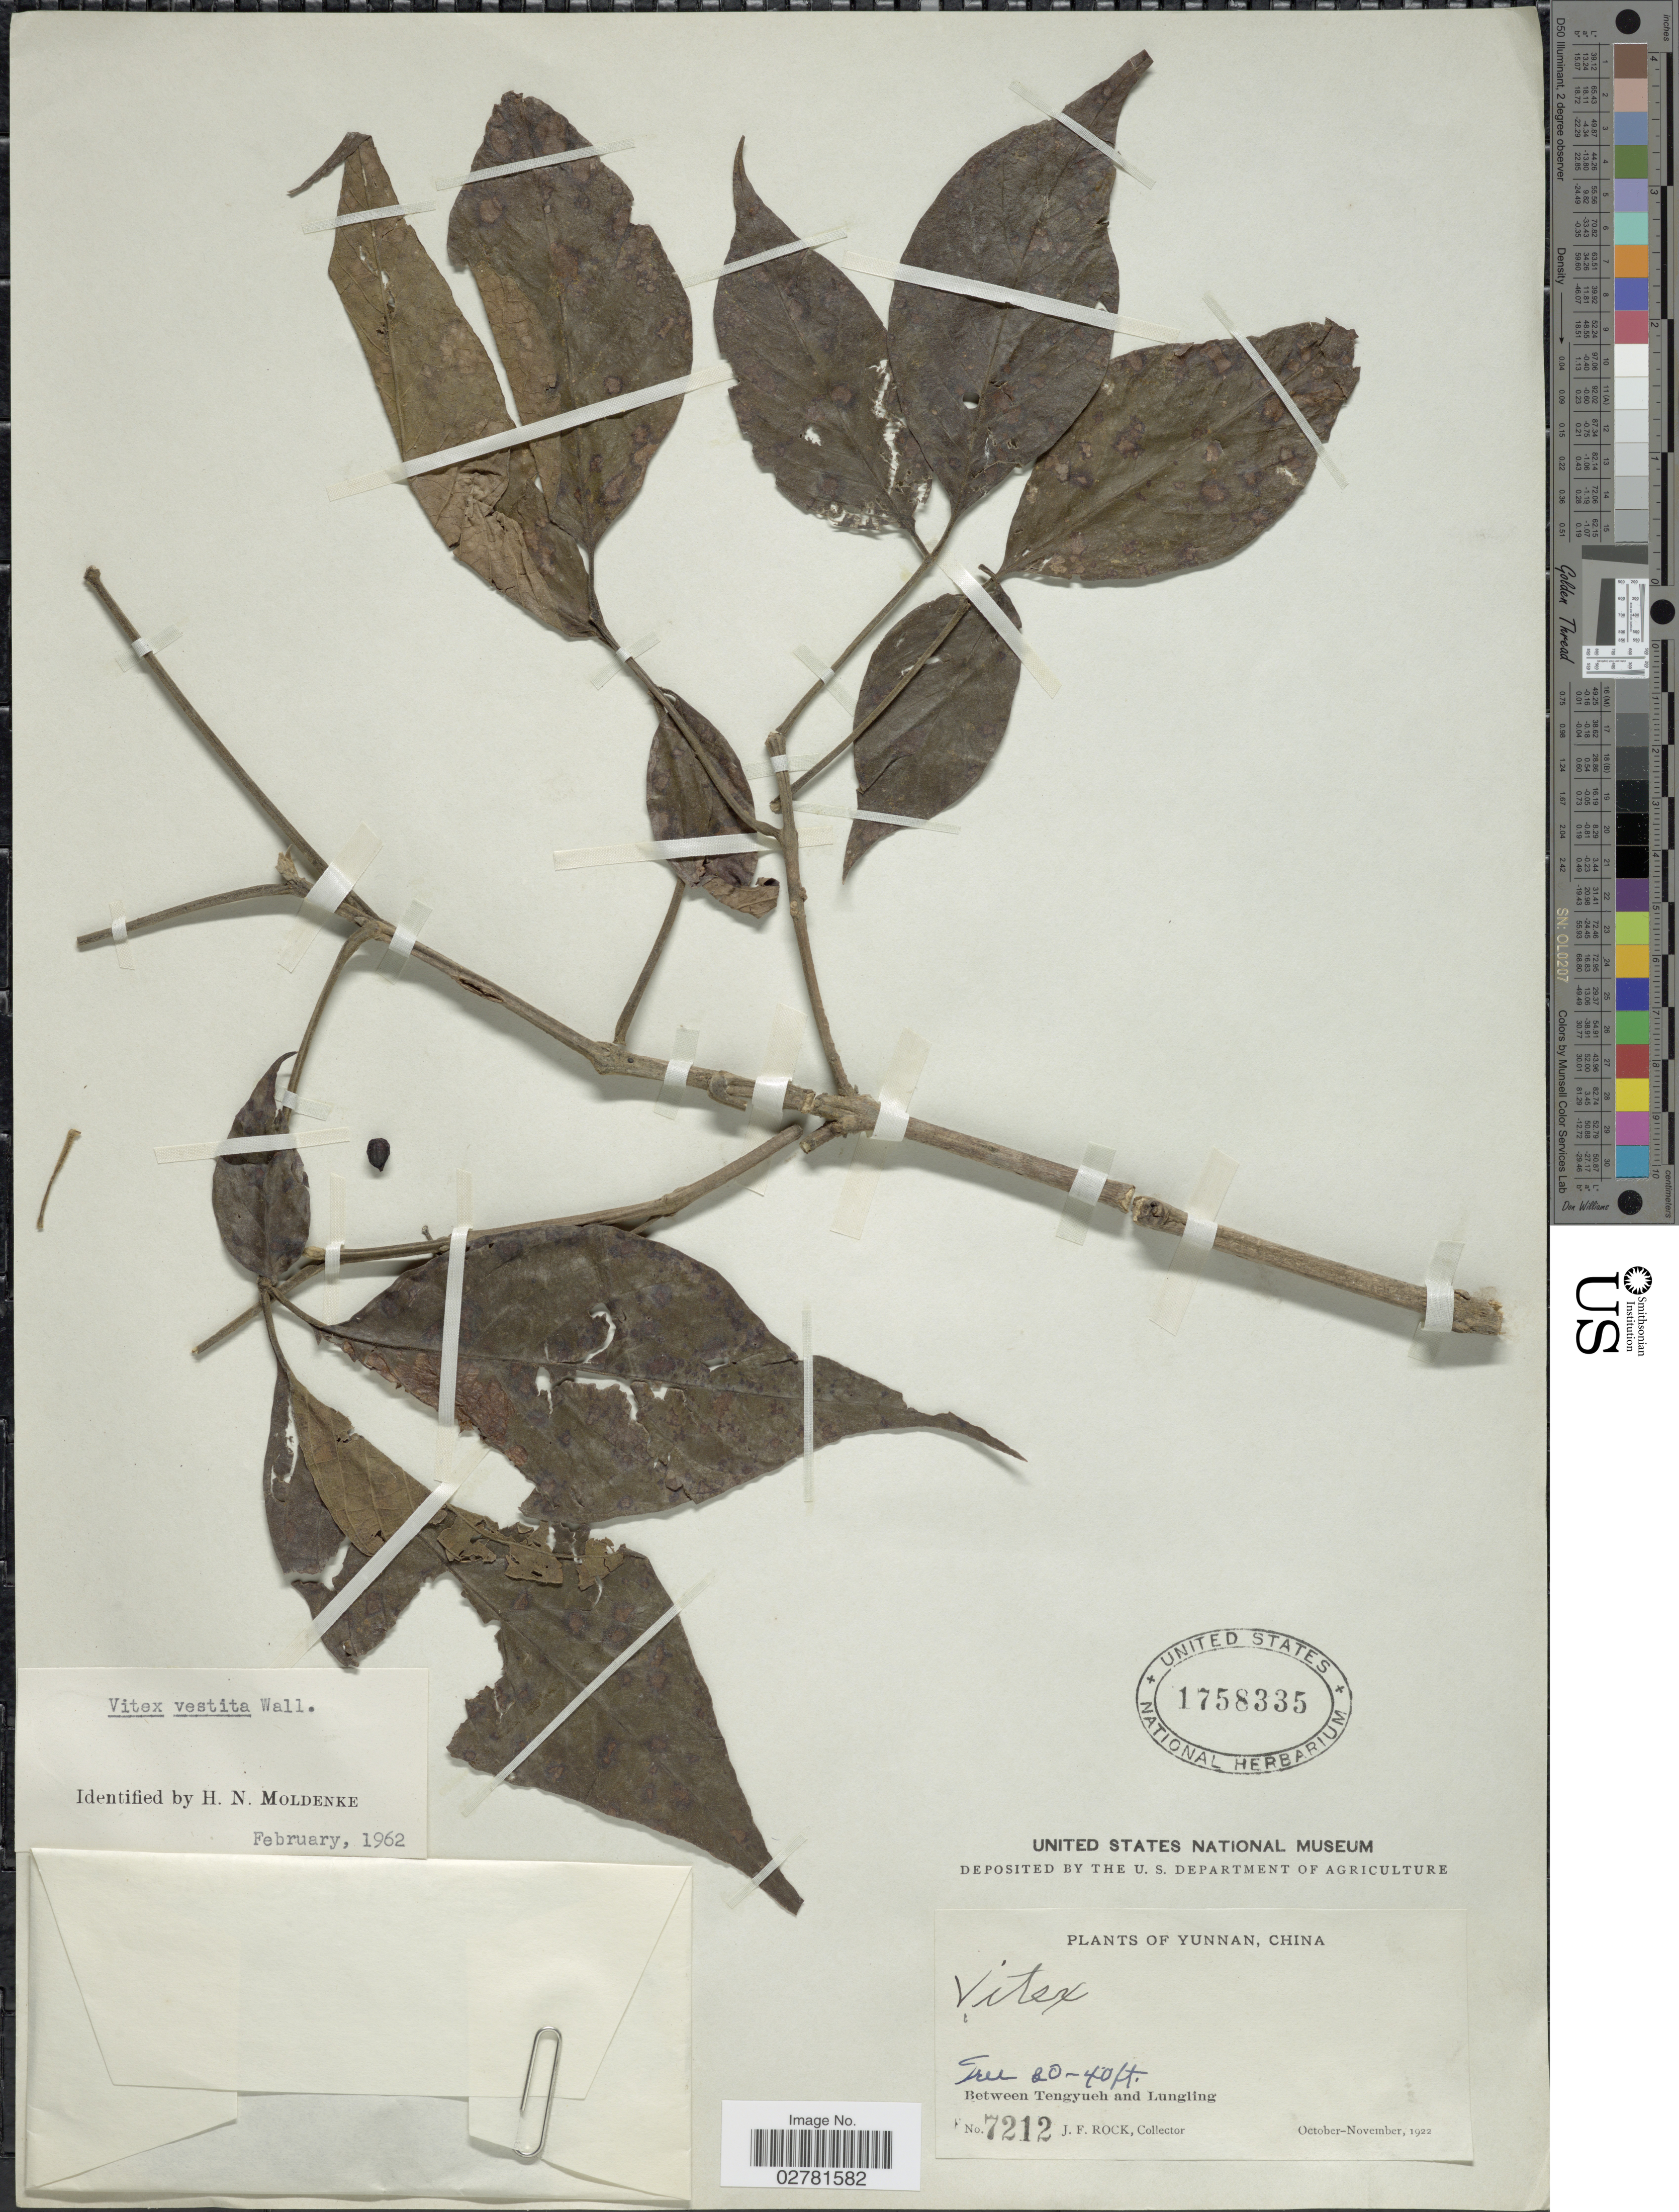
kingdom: Plantae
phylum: Tracheophyta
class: Magnoliopsida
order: Lamiales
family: Lamiaceae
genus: Vitex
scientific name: Vitex vestita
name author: Wall. ex Walp.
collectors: J. Rock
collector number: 7212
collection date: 1922-10/1922-11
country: China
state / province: Yunnan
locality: Between Tengyueh and Lungling.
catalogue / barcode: US 1758335